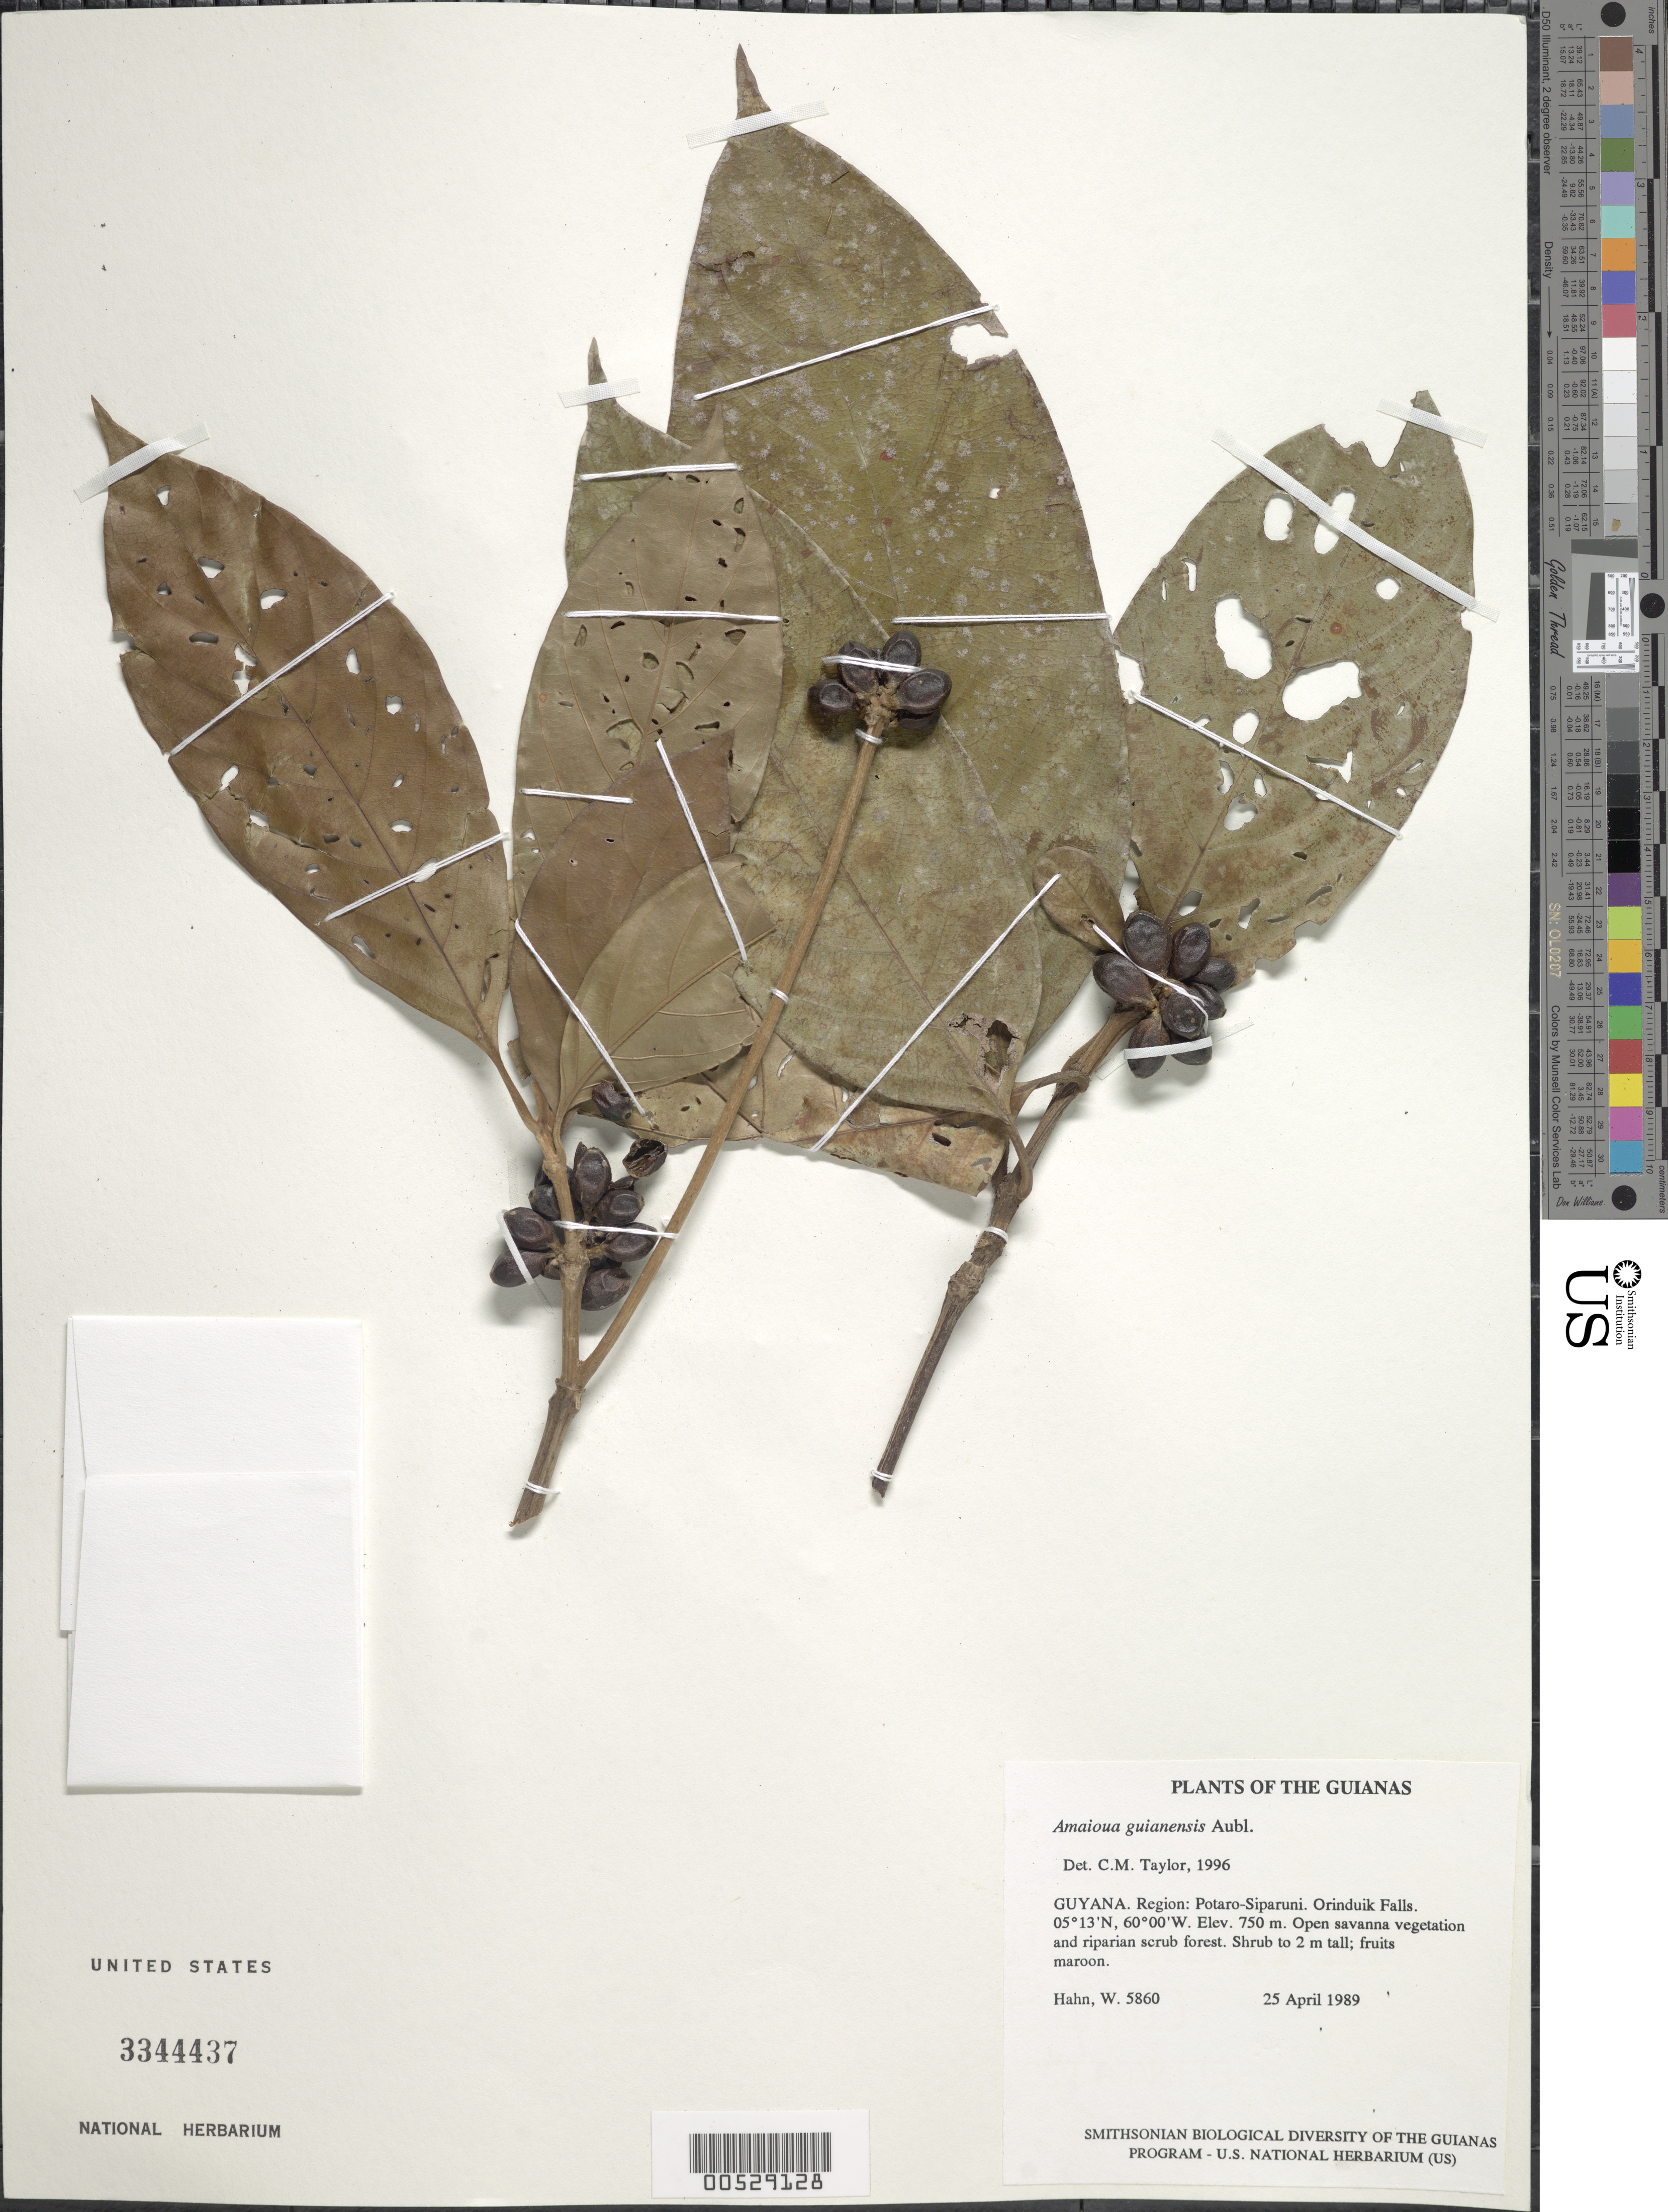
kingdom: Plantae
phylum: Tracheophyta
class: Magnoliopsida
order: Gentianales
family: Rubiaceae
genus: Amaioua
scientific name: Amaioua guianensis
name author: Aubl.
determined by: Taylor, Charlotte M.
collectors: W. Hahn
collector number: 5860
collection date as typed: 25 April 1989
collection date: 1989-04-25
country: Guyana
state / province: Potaro-Siparuni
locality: Orinduik Falls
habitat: Open savanna vegetation and riparian scrub forest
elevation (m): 750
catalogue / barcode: US 3344437